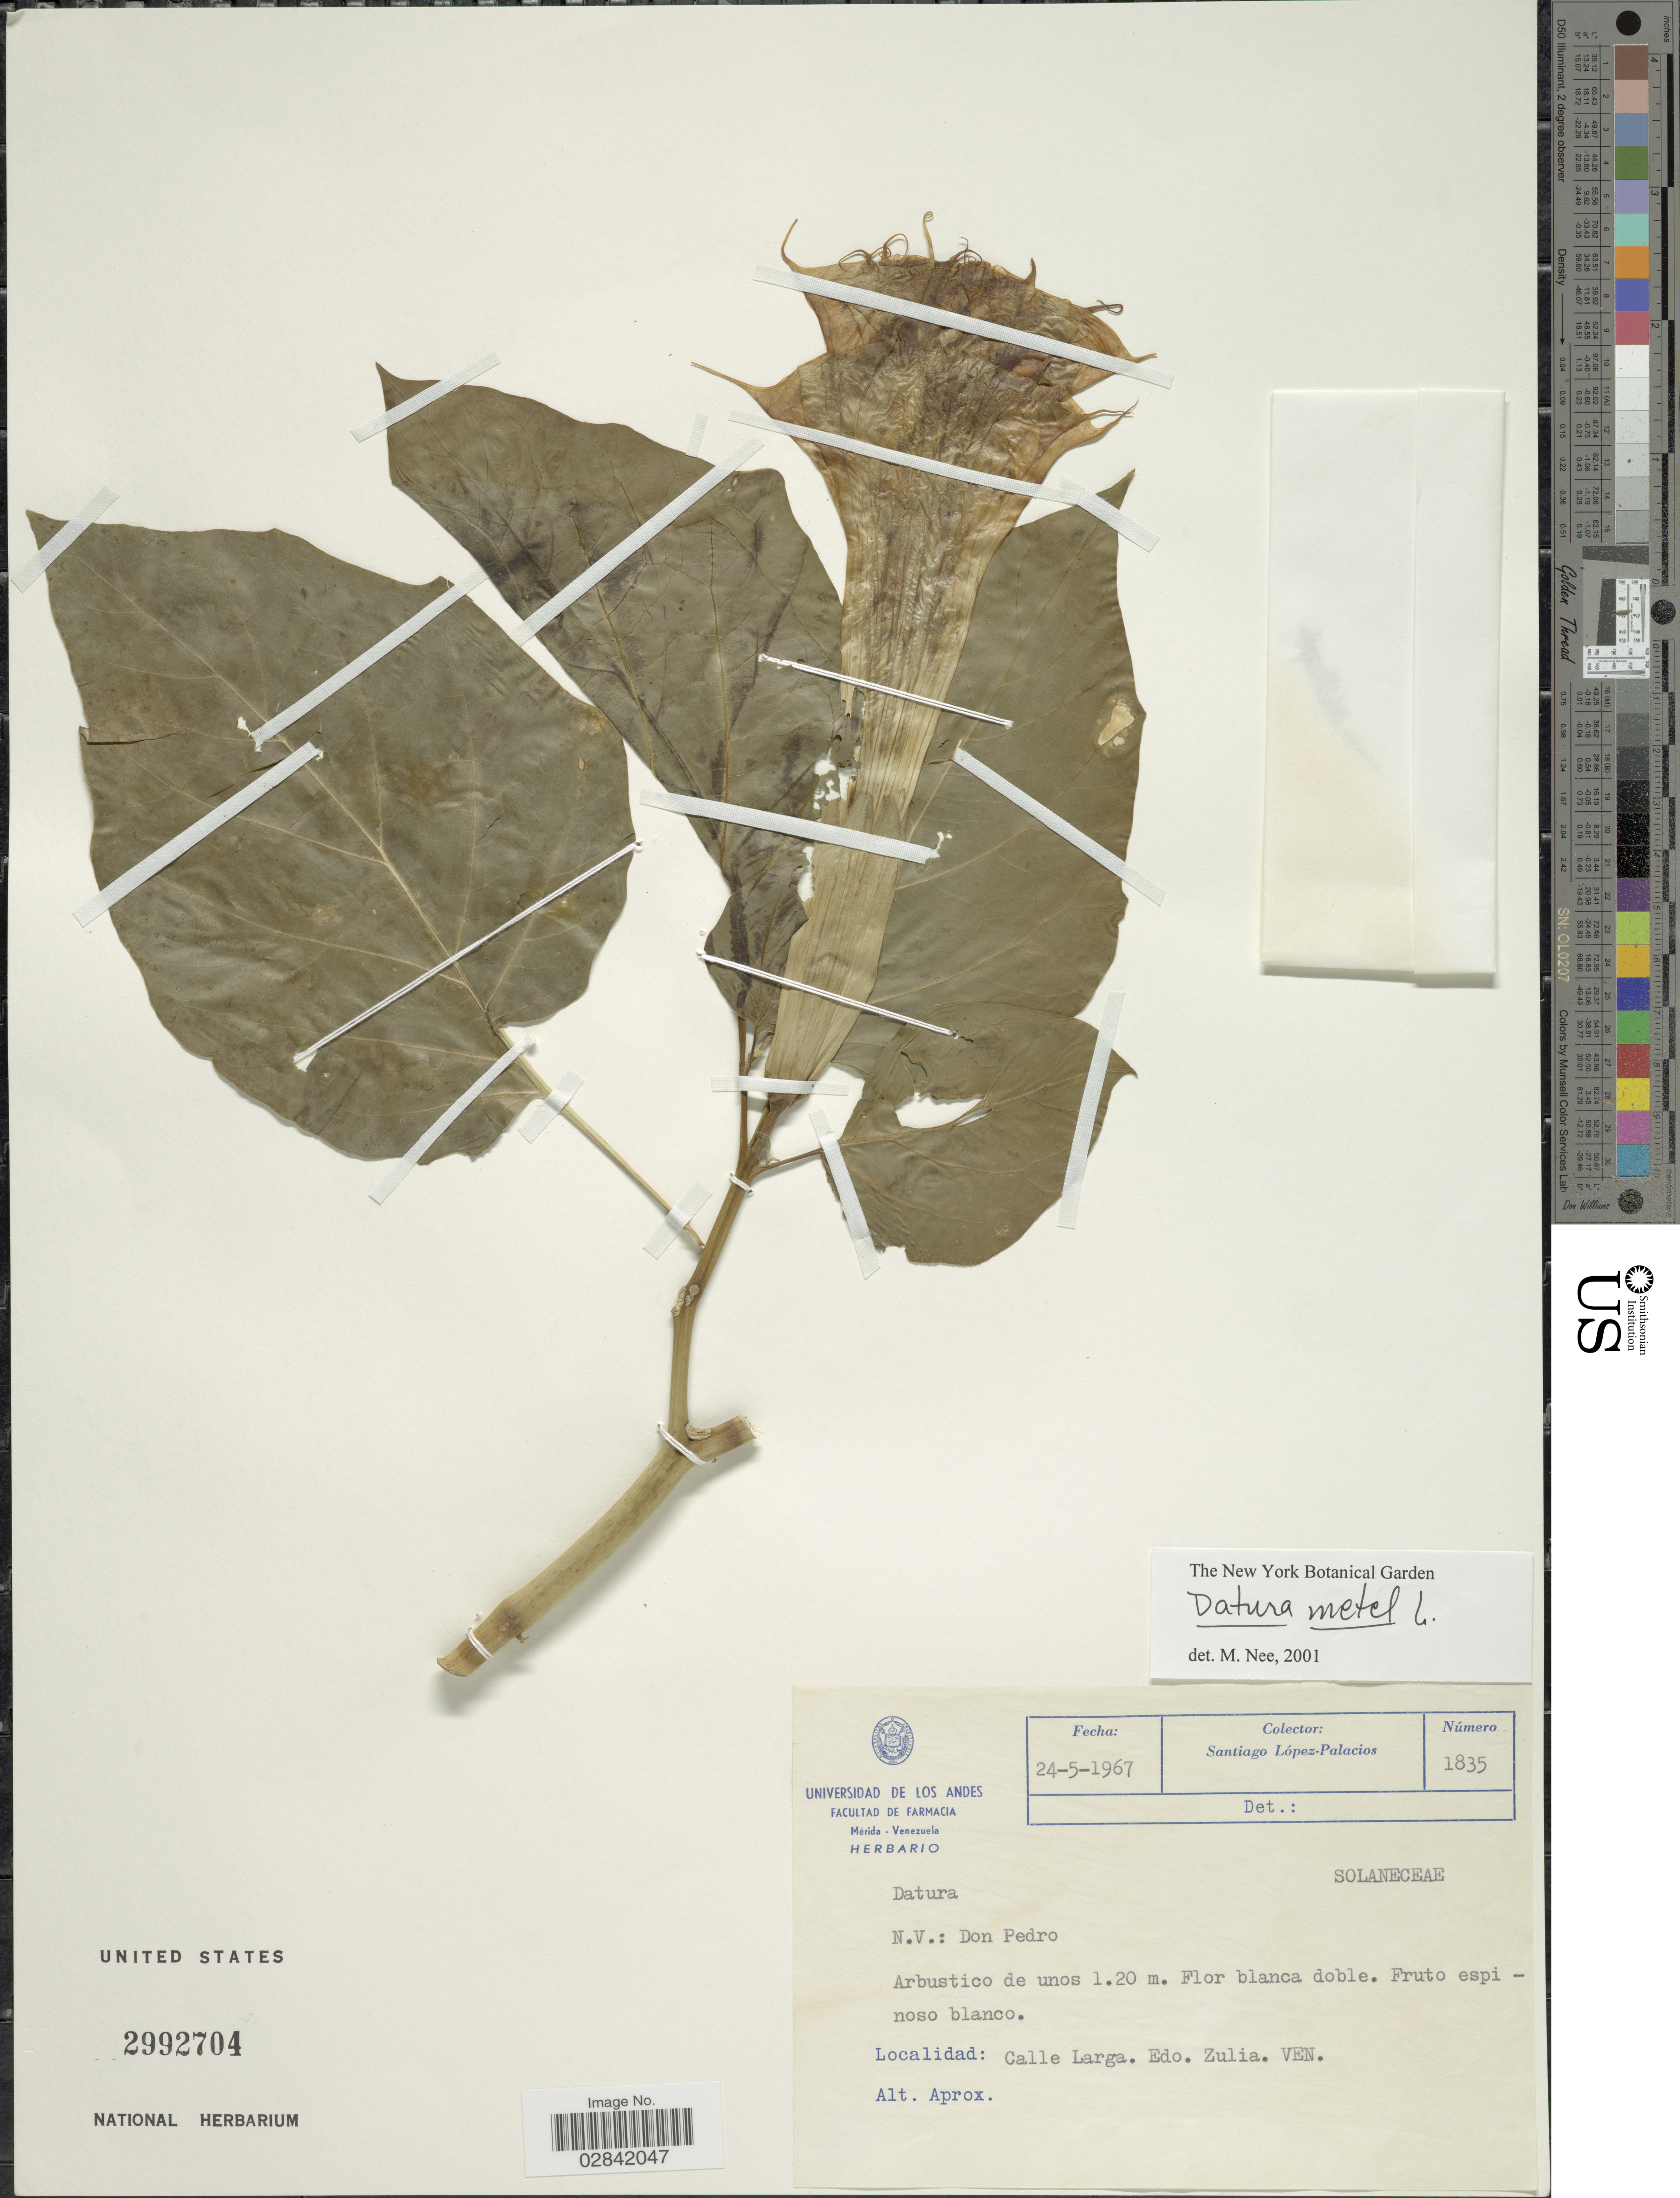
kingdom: Plantae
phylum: Tracheophyta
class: Magnoliopsida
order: Solanales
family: Solanaceae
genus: Datura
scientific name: Datura metel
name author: L.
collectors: S. López-Palacios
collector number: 1835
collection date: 1967-05-24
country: Venezuela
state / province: Zulia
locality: Calle Larga.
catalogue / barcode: US 2992704